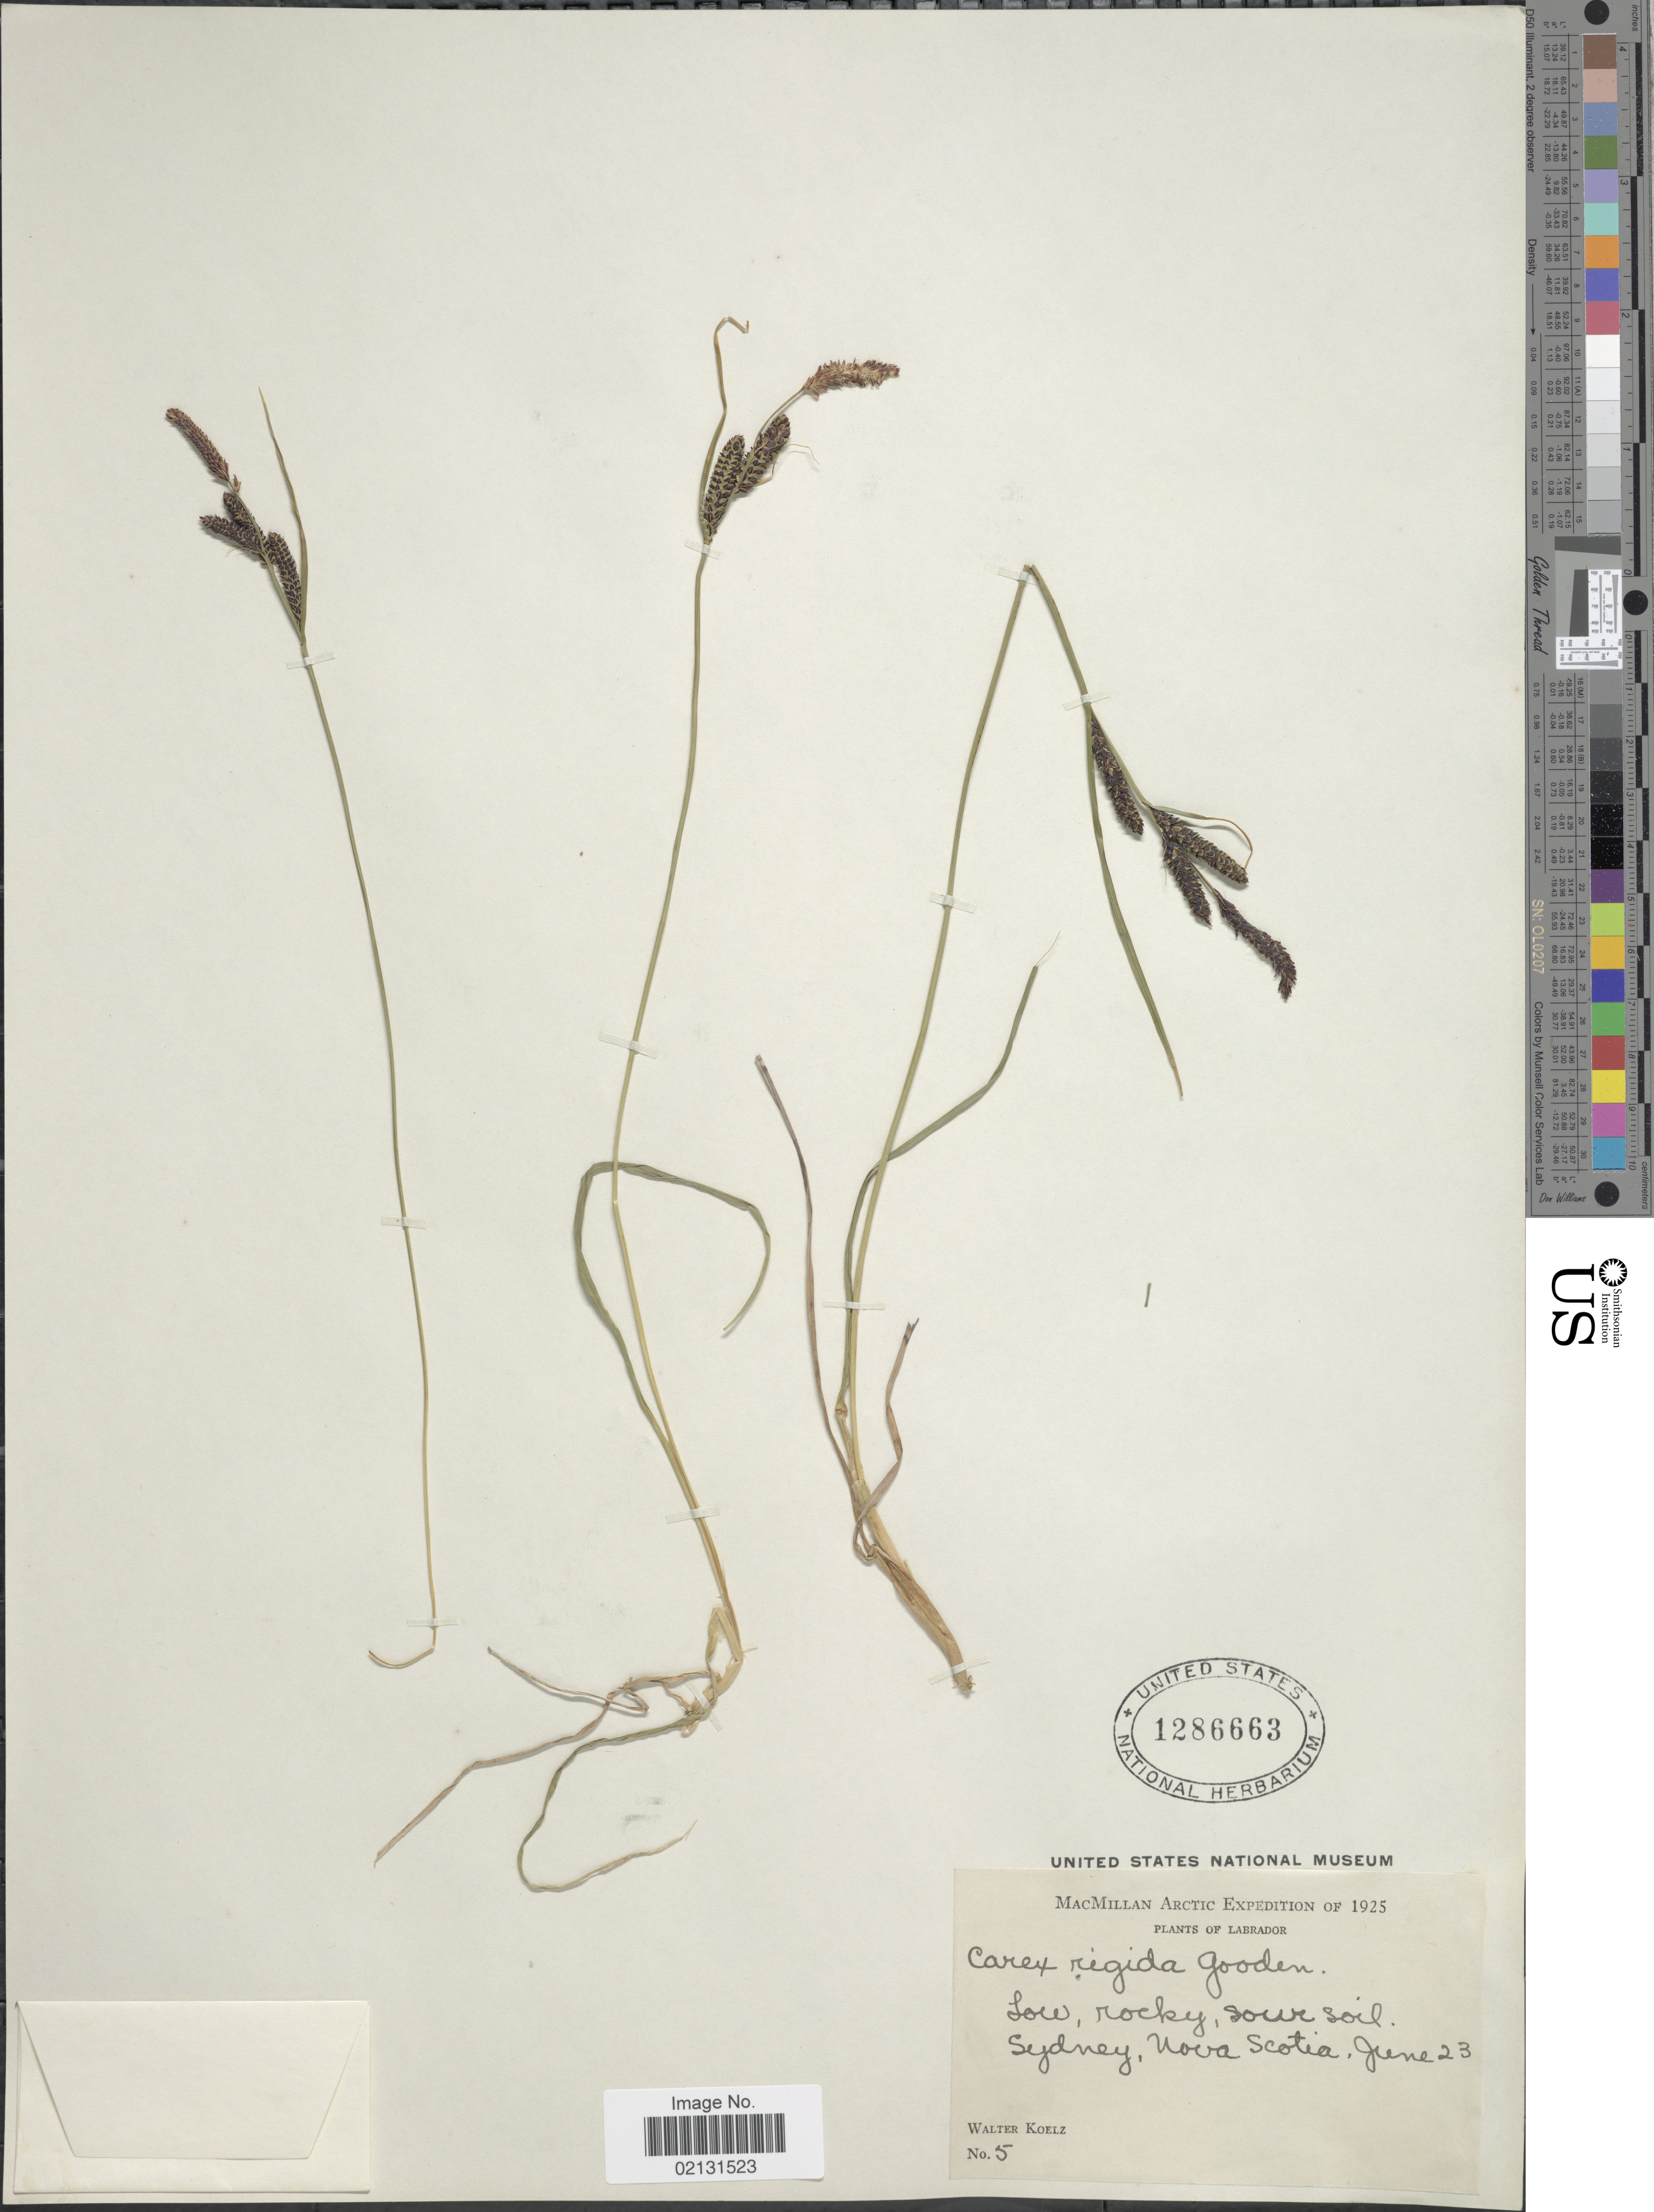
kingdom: Plantae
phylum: Tracheophyta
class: Liliopsida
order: Poales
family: Cyperaceae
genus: Carex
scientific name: Carex bigelowii subsp. bigelowii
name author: Torr. ex Schwein.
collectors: W. N. Koelz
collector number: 5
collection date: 1925-06-23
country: Canada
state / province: Nova Scotia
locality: Labrador, Arctic, Sydney, Nova Scotia.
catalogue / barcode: US 1286663